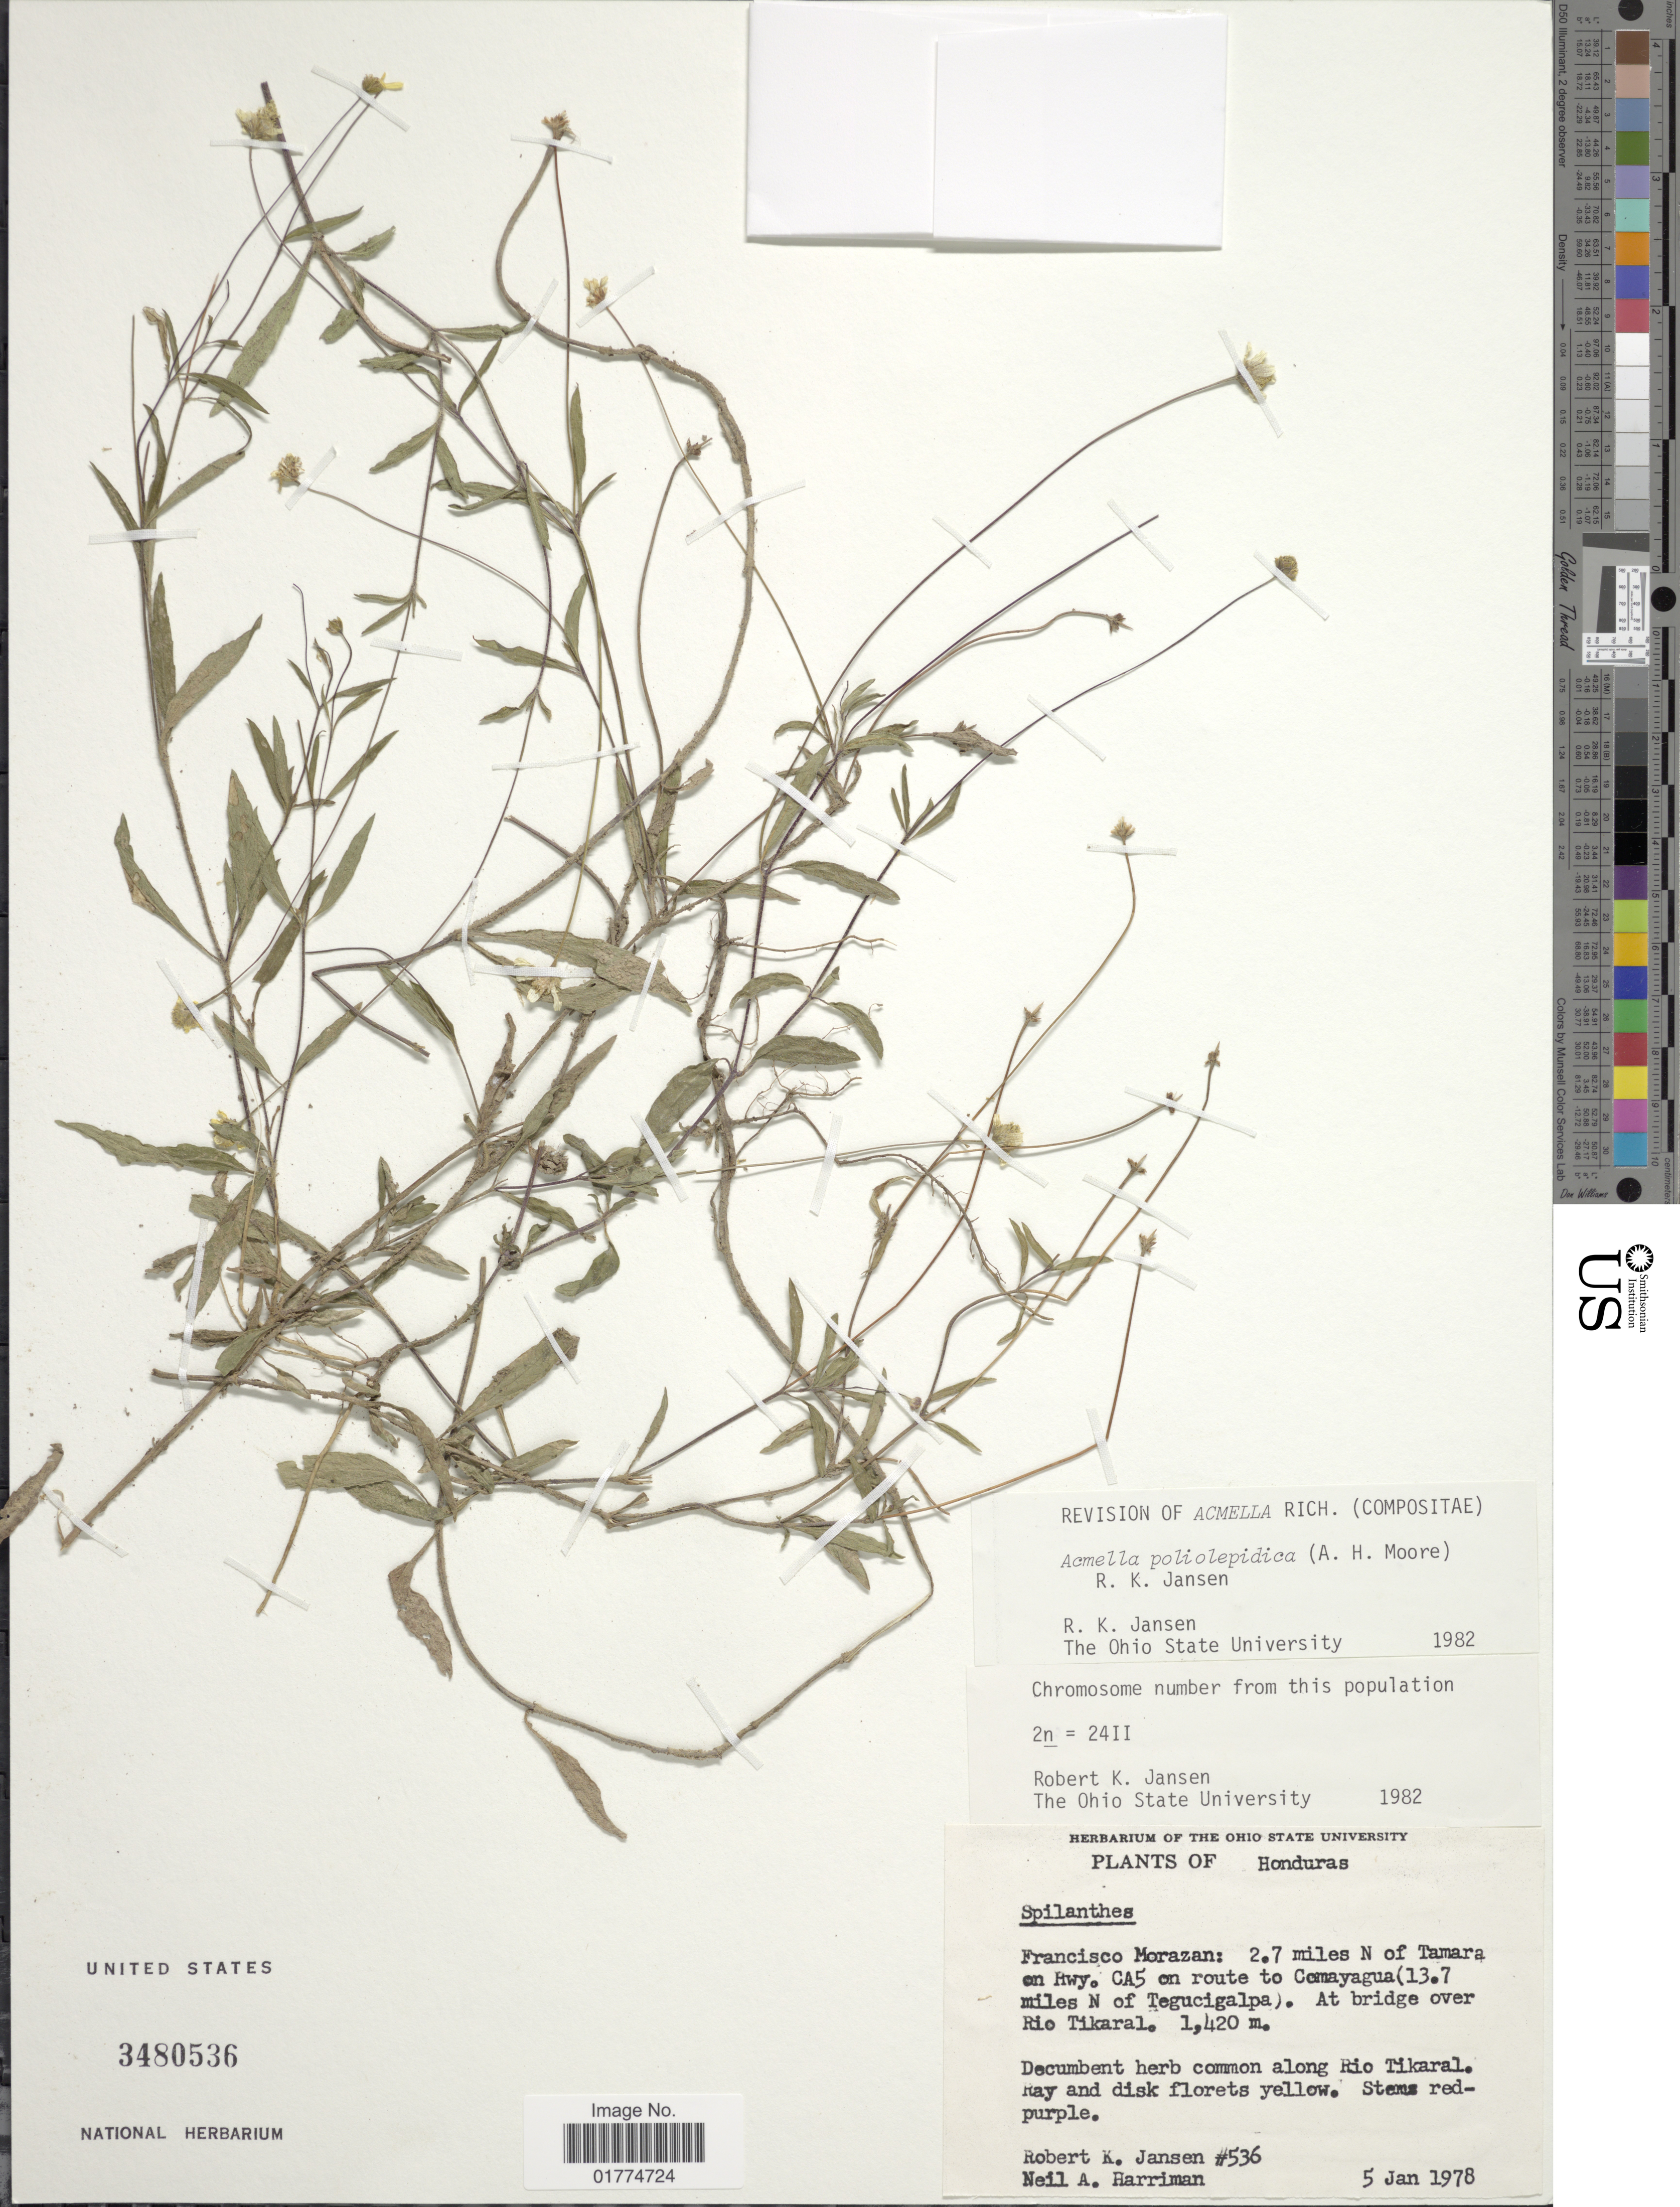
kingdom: Plantae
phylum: Tracheophyta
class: Magnoliopsida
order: Asterales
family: Asteraceae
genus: Acmella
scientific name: Acmella poliolepidica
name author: A.H. Moore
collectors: R. K. Jansen & N. A. Harriman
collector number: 536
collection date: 1978-01-05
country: Honduras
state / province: Fco. Morazán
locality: Francisco Morazan: 2.7 miles N of Tamara on Hwy. CA5 on route to Comayagua (13.7 miles N of Tegucigalpa). At bridge over Rio Tikaral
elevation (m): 1420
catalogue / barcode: US 3480536